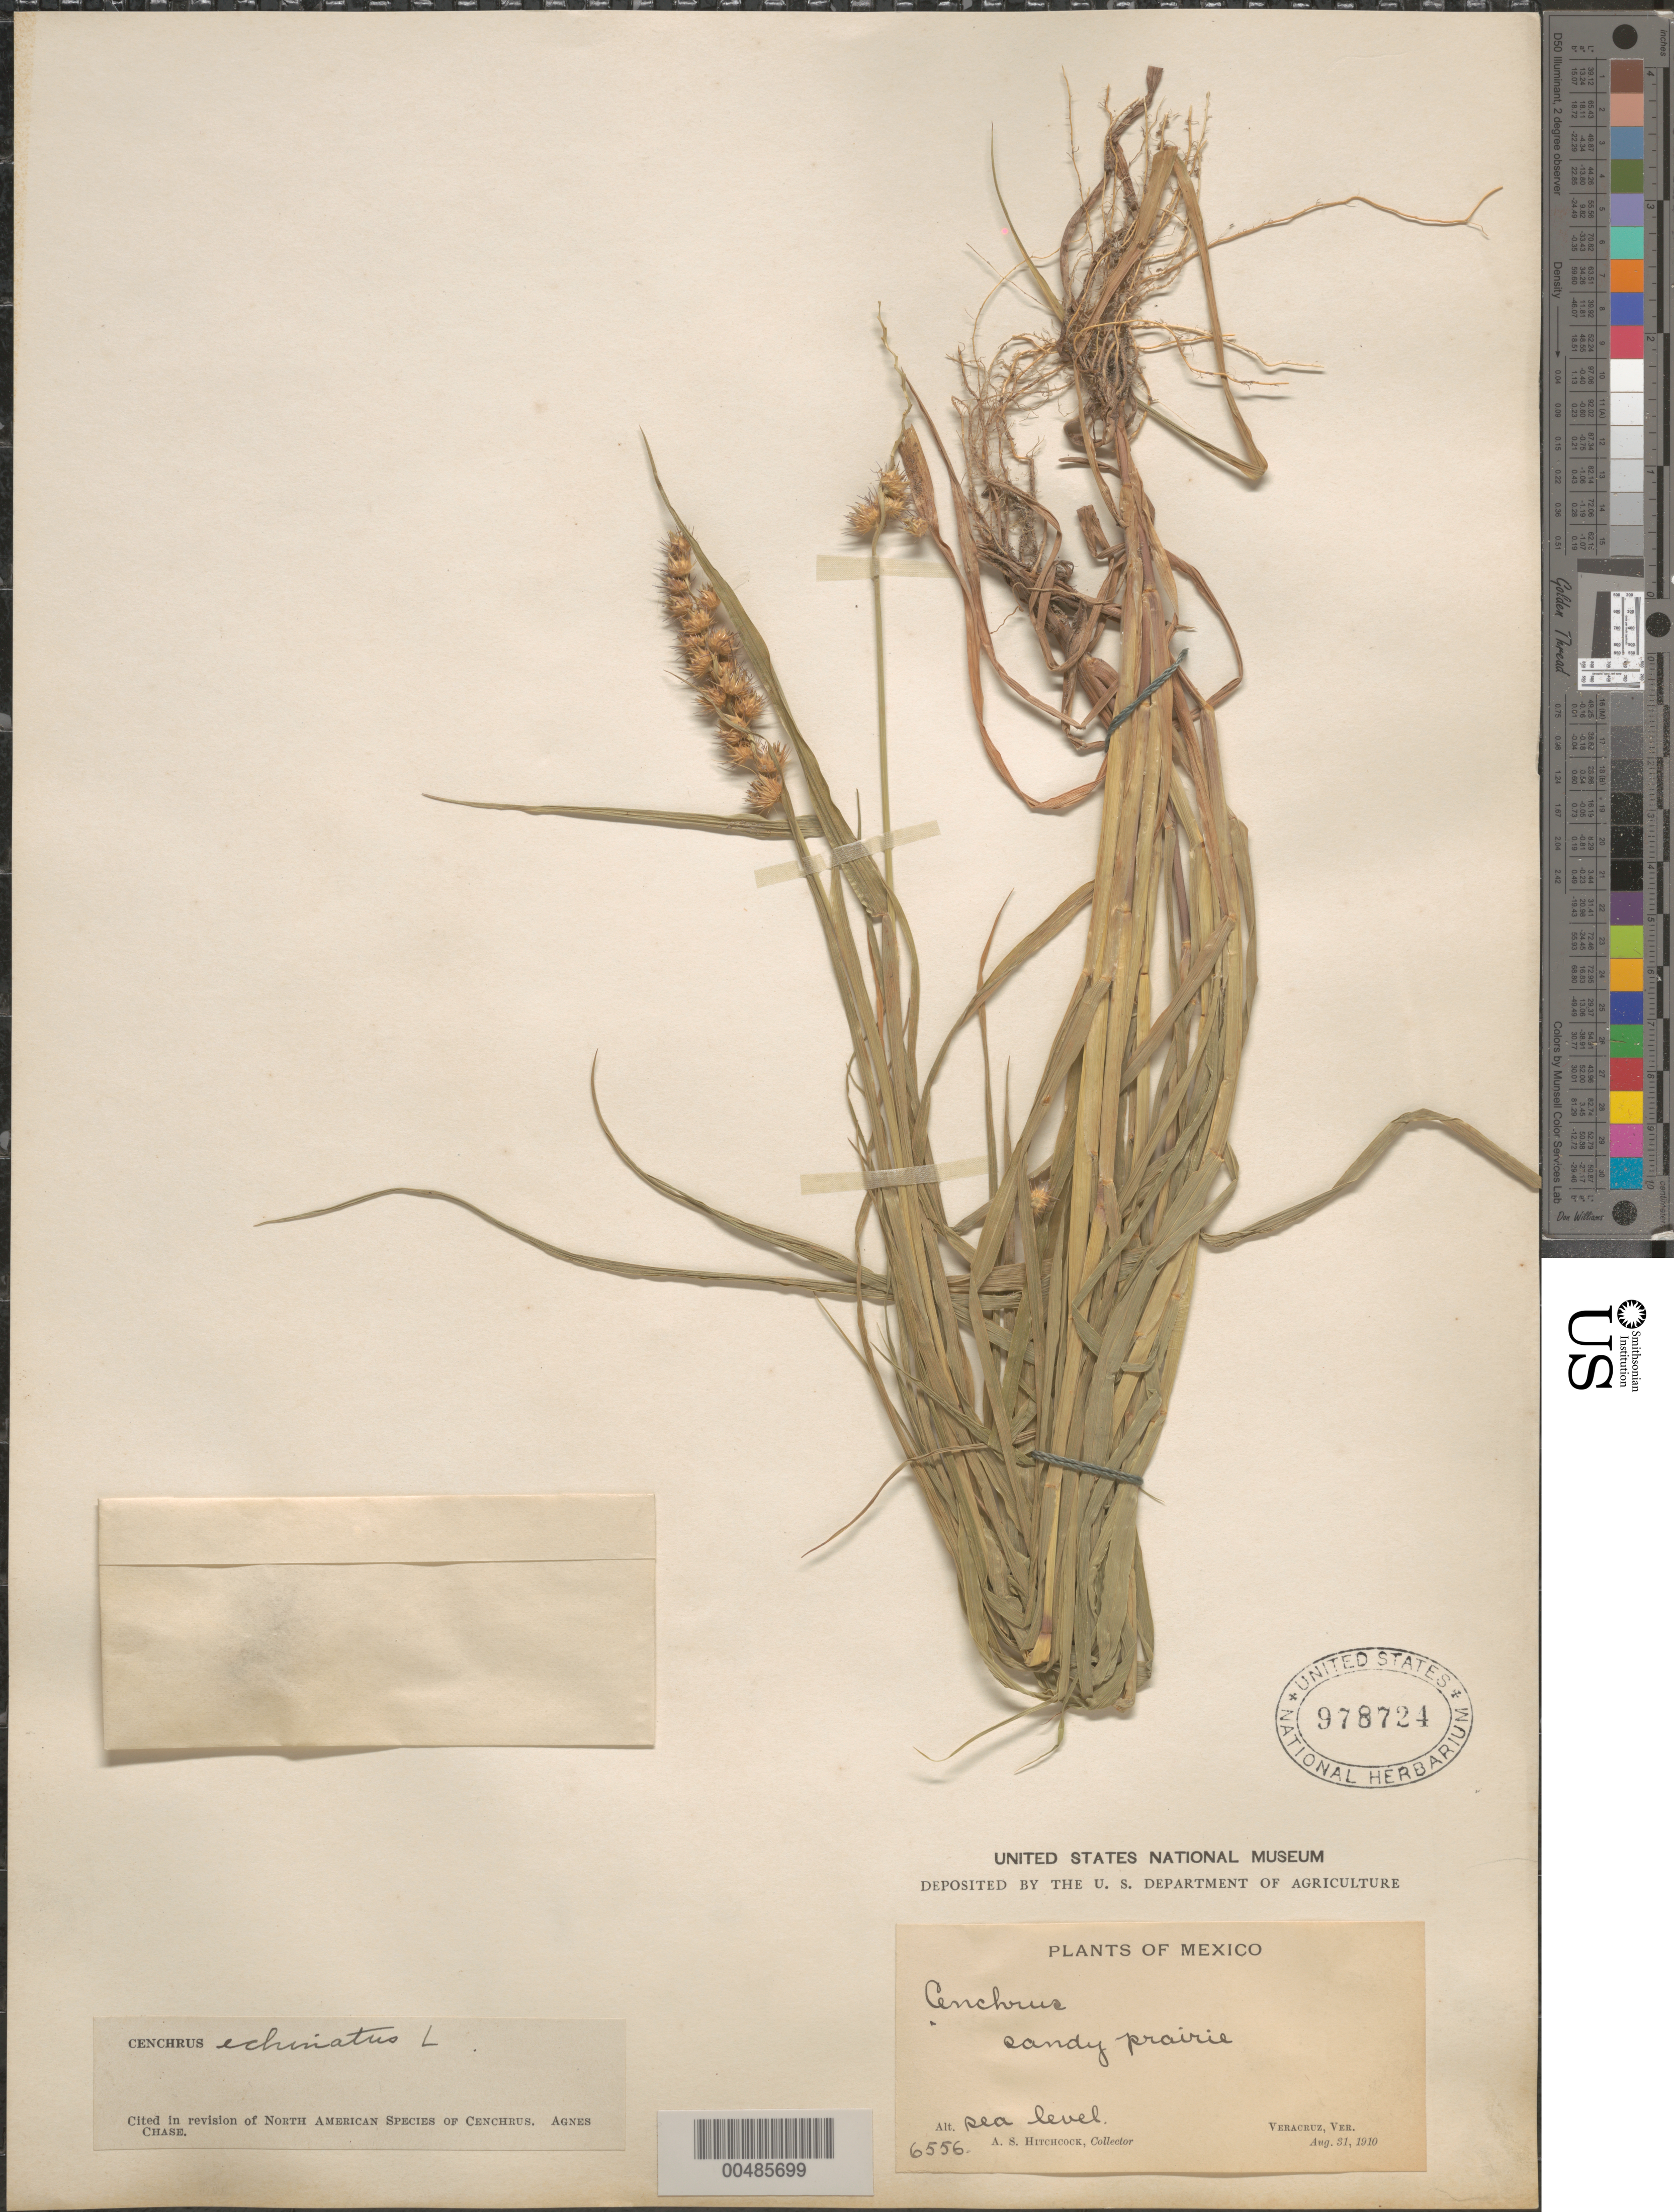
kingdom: Plantae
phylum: Tracheophyta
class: Liliopsida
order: Poales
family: Poaceae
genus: Cenchrus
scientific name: Cenchrus echinatus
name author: L.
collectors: A. S. Hitchcock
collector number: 6556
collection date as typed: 31 Aug 1910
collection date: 1910-08-31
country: Mexico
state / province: Veracruz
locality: Veracruz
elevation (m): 0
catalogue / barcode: US 978724